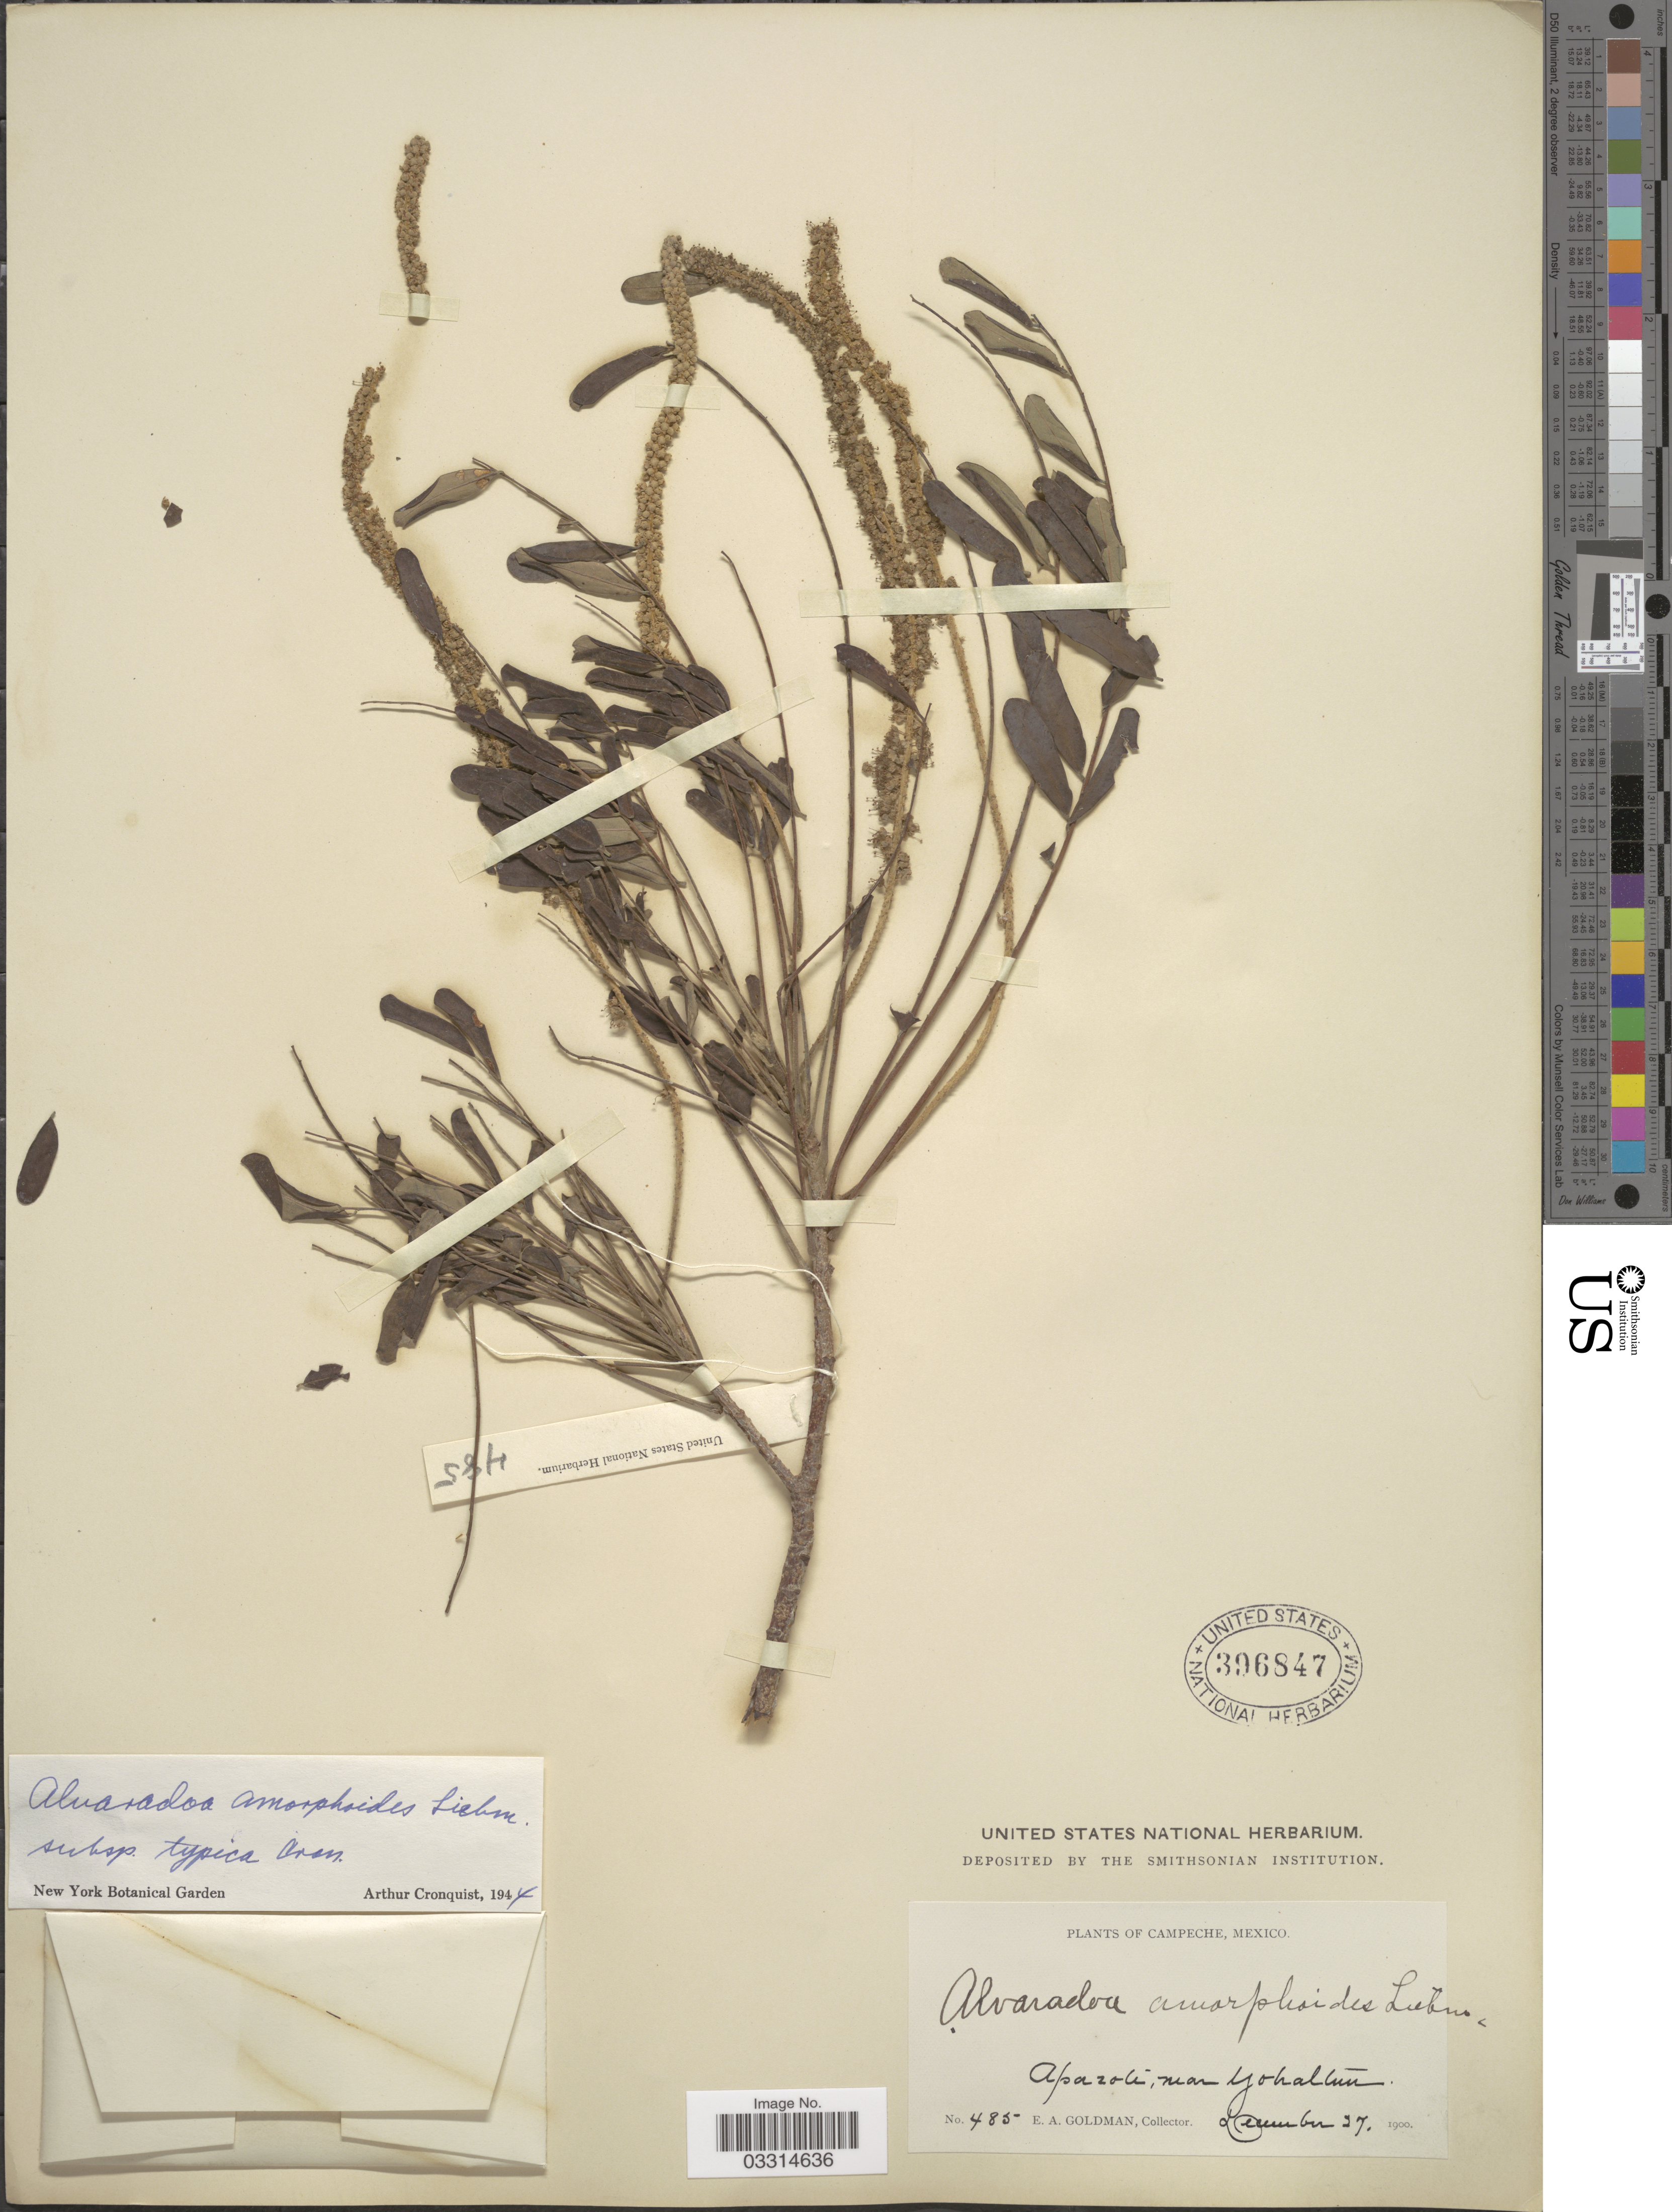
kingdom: Plantae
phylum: Tracheophyta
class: Magnoliopsida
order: Picramniales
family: Picramniaceae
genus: Alvaradoa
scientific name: Alvaradoa amorphoides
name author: Liebm.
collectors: E. A. Goldman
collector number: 485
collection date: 1900-12-27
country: Mexico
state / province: Campeche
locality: Apazote, near Yohaltun.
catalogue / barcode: US 396847